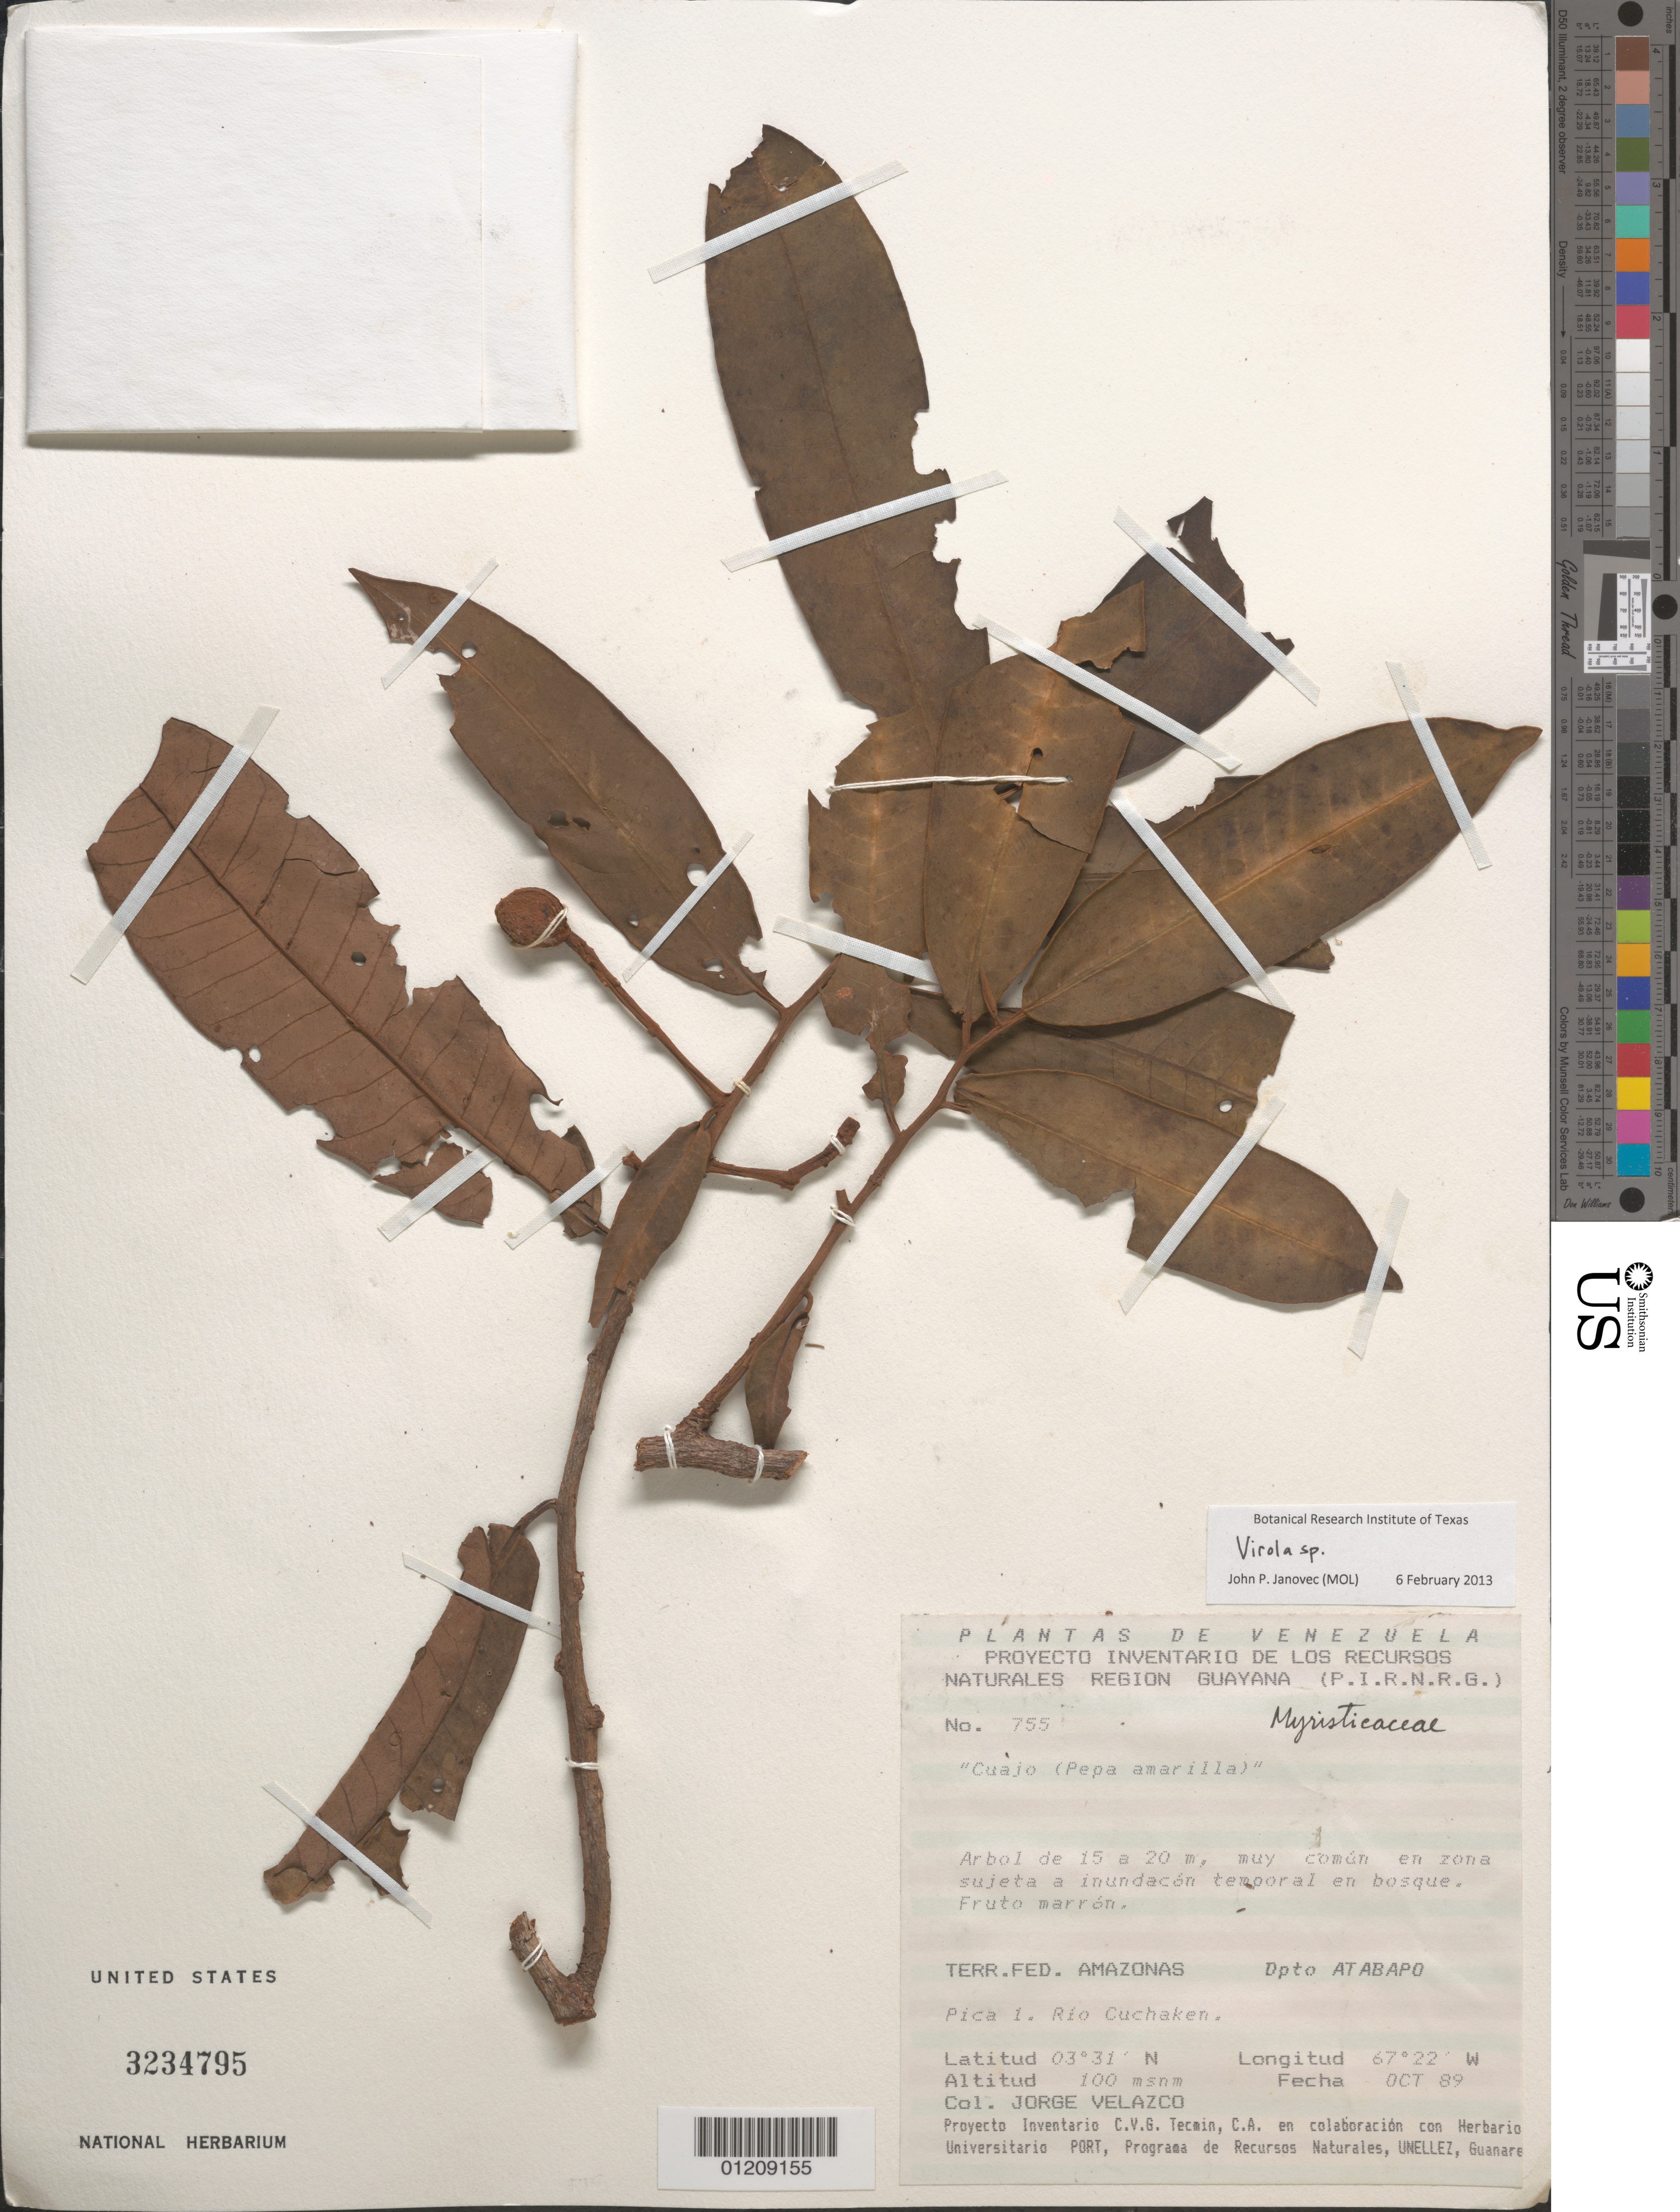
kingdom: Plantae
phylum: Tracheophyta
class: Magnoliopsida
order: Magnoliales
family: Myristicaceae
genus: Virola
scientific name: Virola sp.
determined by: Janovec, J. P.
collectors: J. Velazco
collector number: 755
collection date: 1989-10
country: Venezuela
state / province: Amazonas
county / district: Atabapo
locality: Pica 1. Rio Cuchaken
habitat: Muy comun en zona sujeta a inundacon temporal en bosque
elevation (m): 100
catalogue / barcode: US 3234795